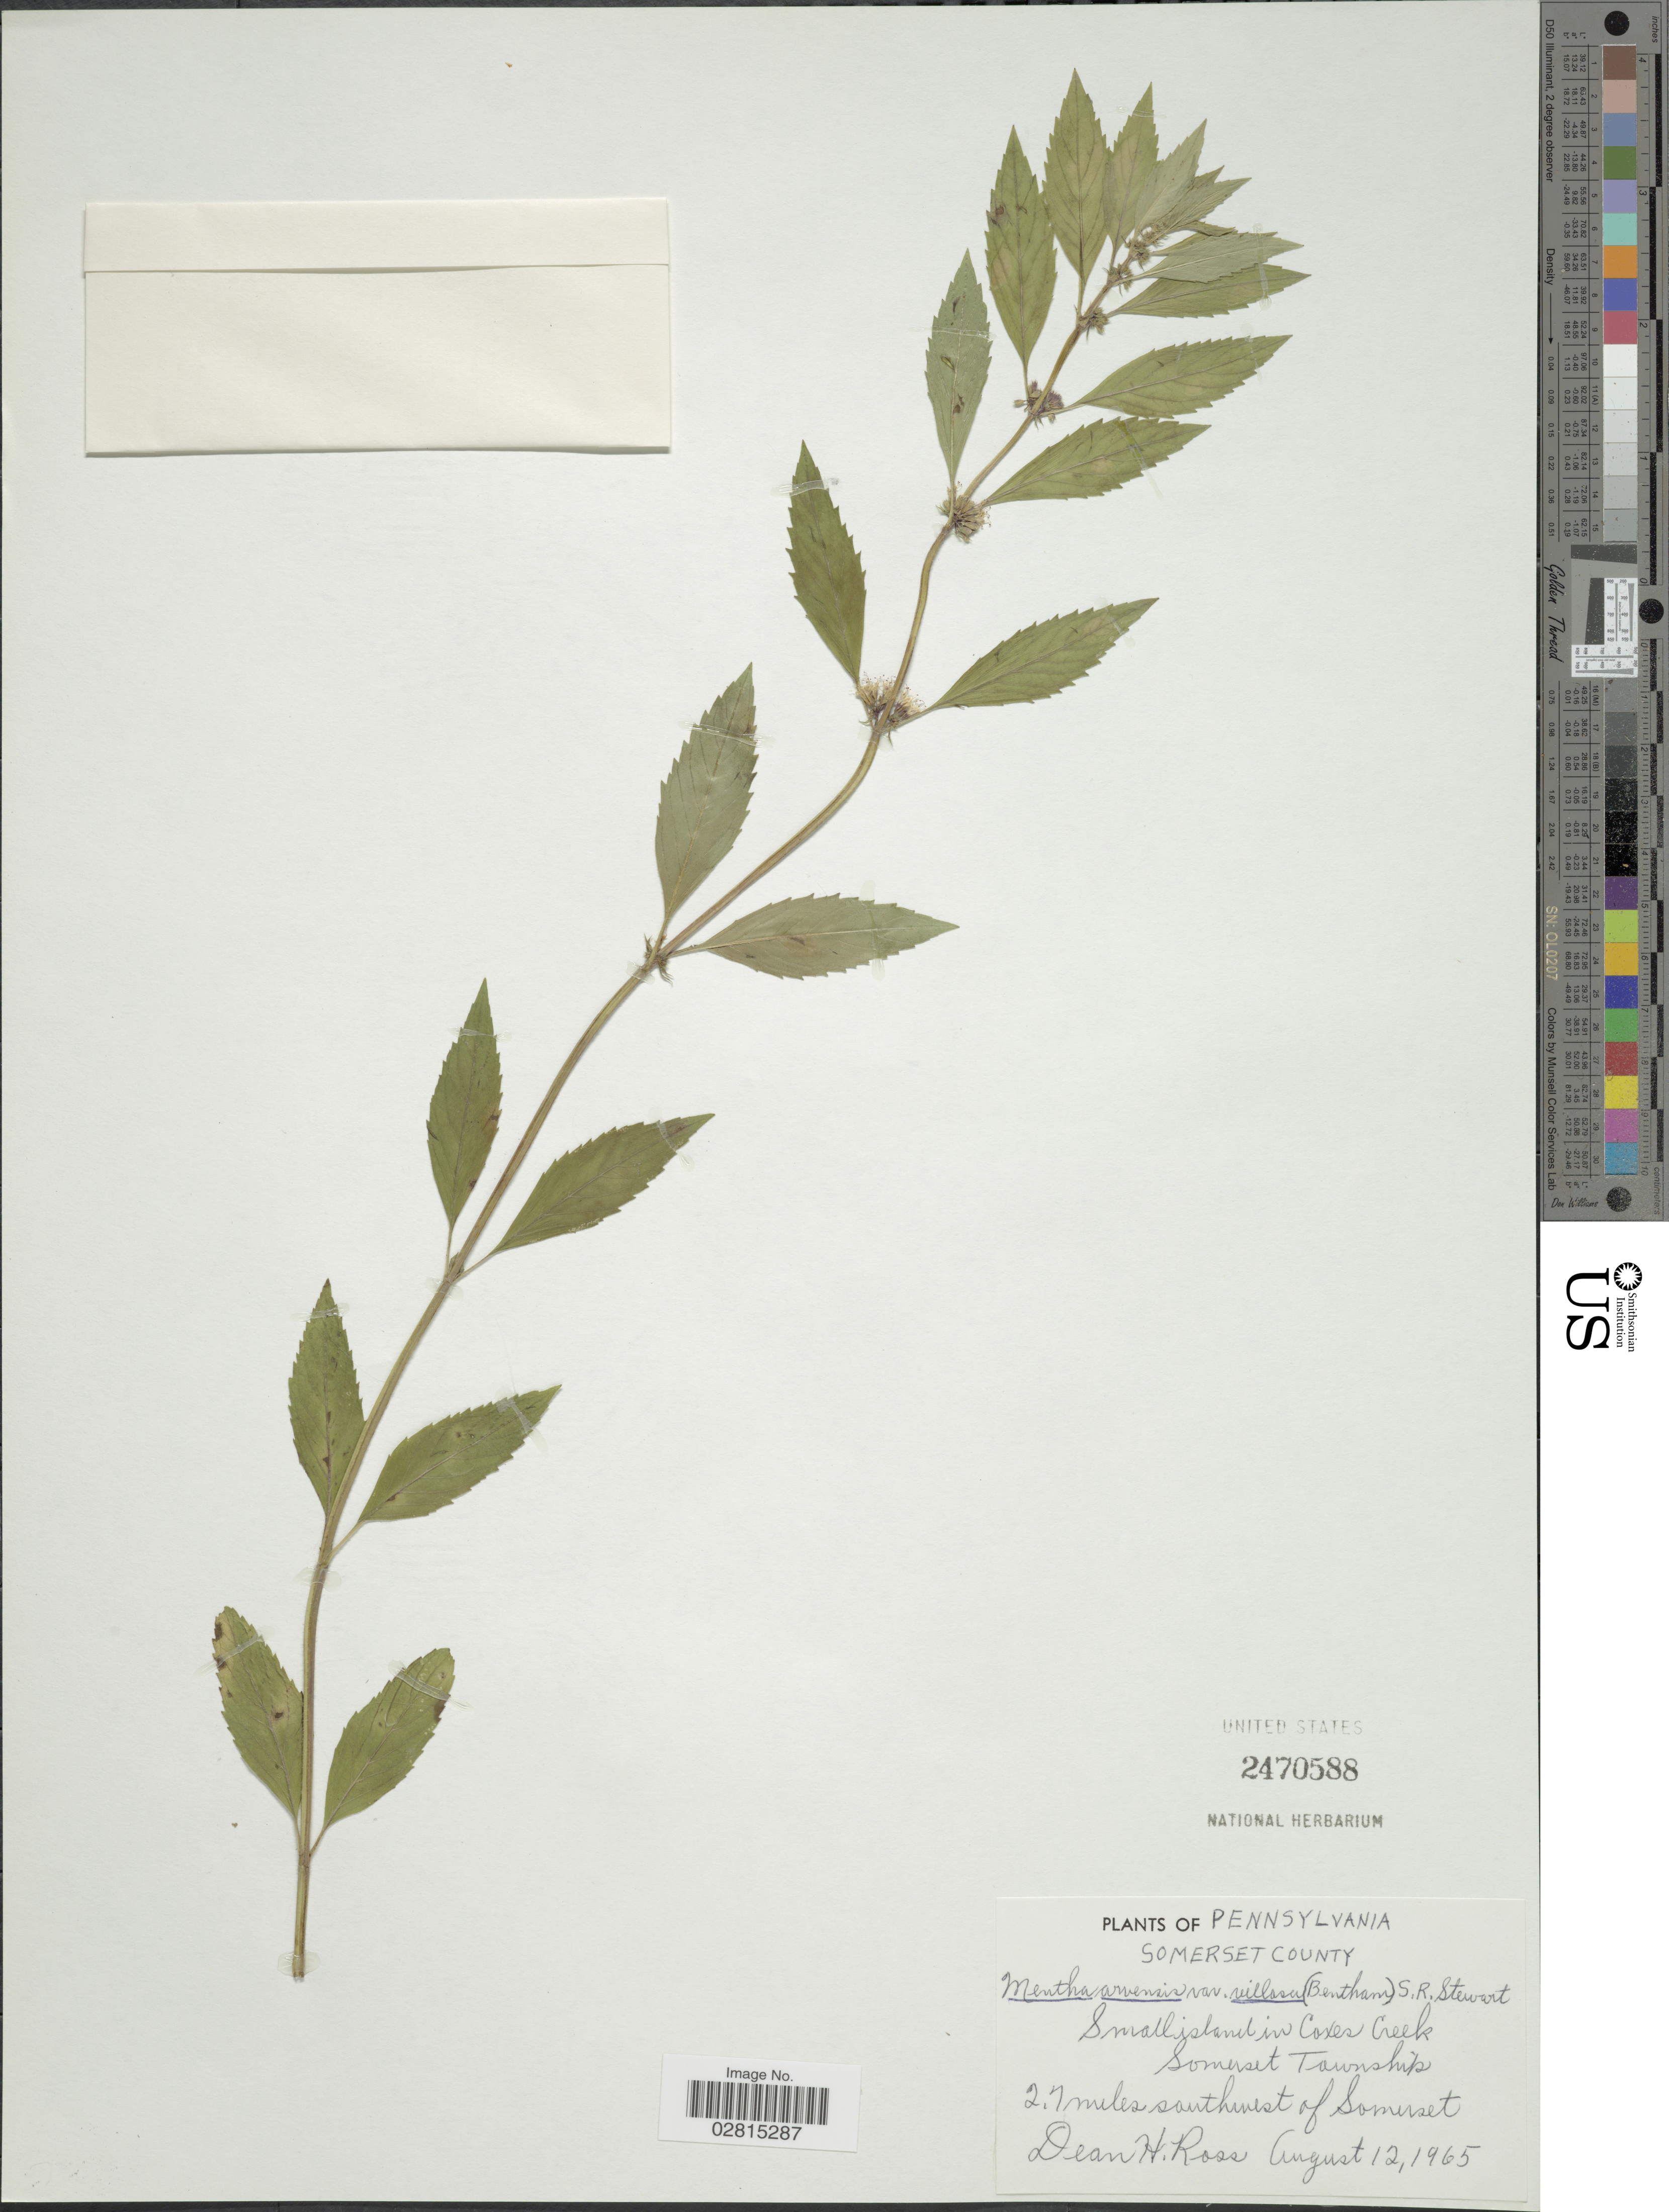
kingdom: Plantae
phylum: Tracheophyta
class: Magnoliopsida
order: Lamiales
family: Lamiaceae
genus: Mentha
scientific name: Mentha canadensis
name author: L.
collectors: D. Ross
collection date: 1965-08-12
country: United States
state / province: Pennsylvania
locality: Somerset County. Small island in Coxes Creek, Somerset Township. 2.1 miles southwest of Somerset.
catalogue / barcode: US 2470588